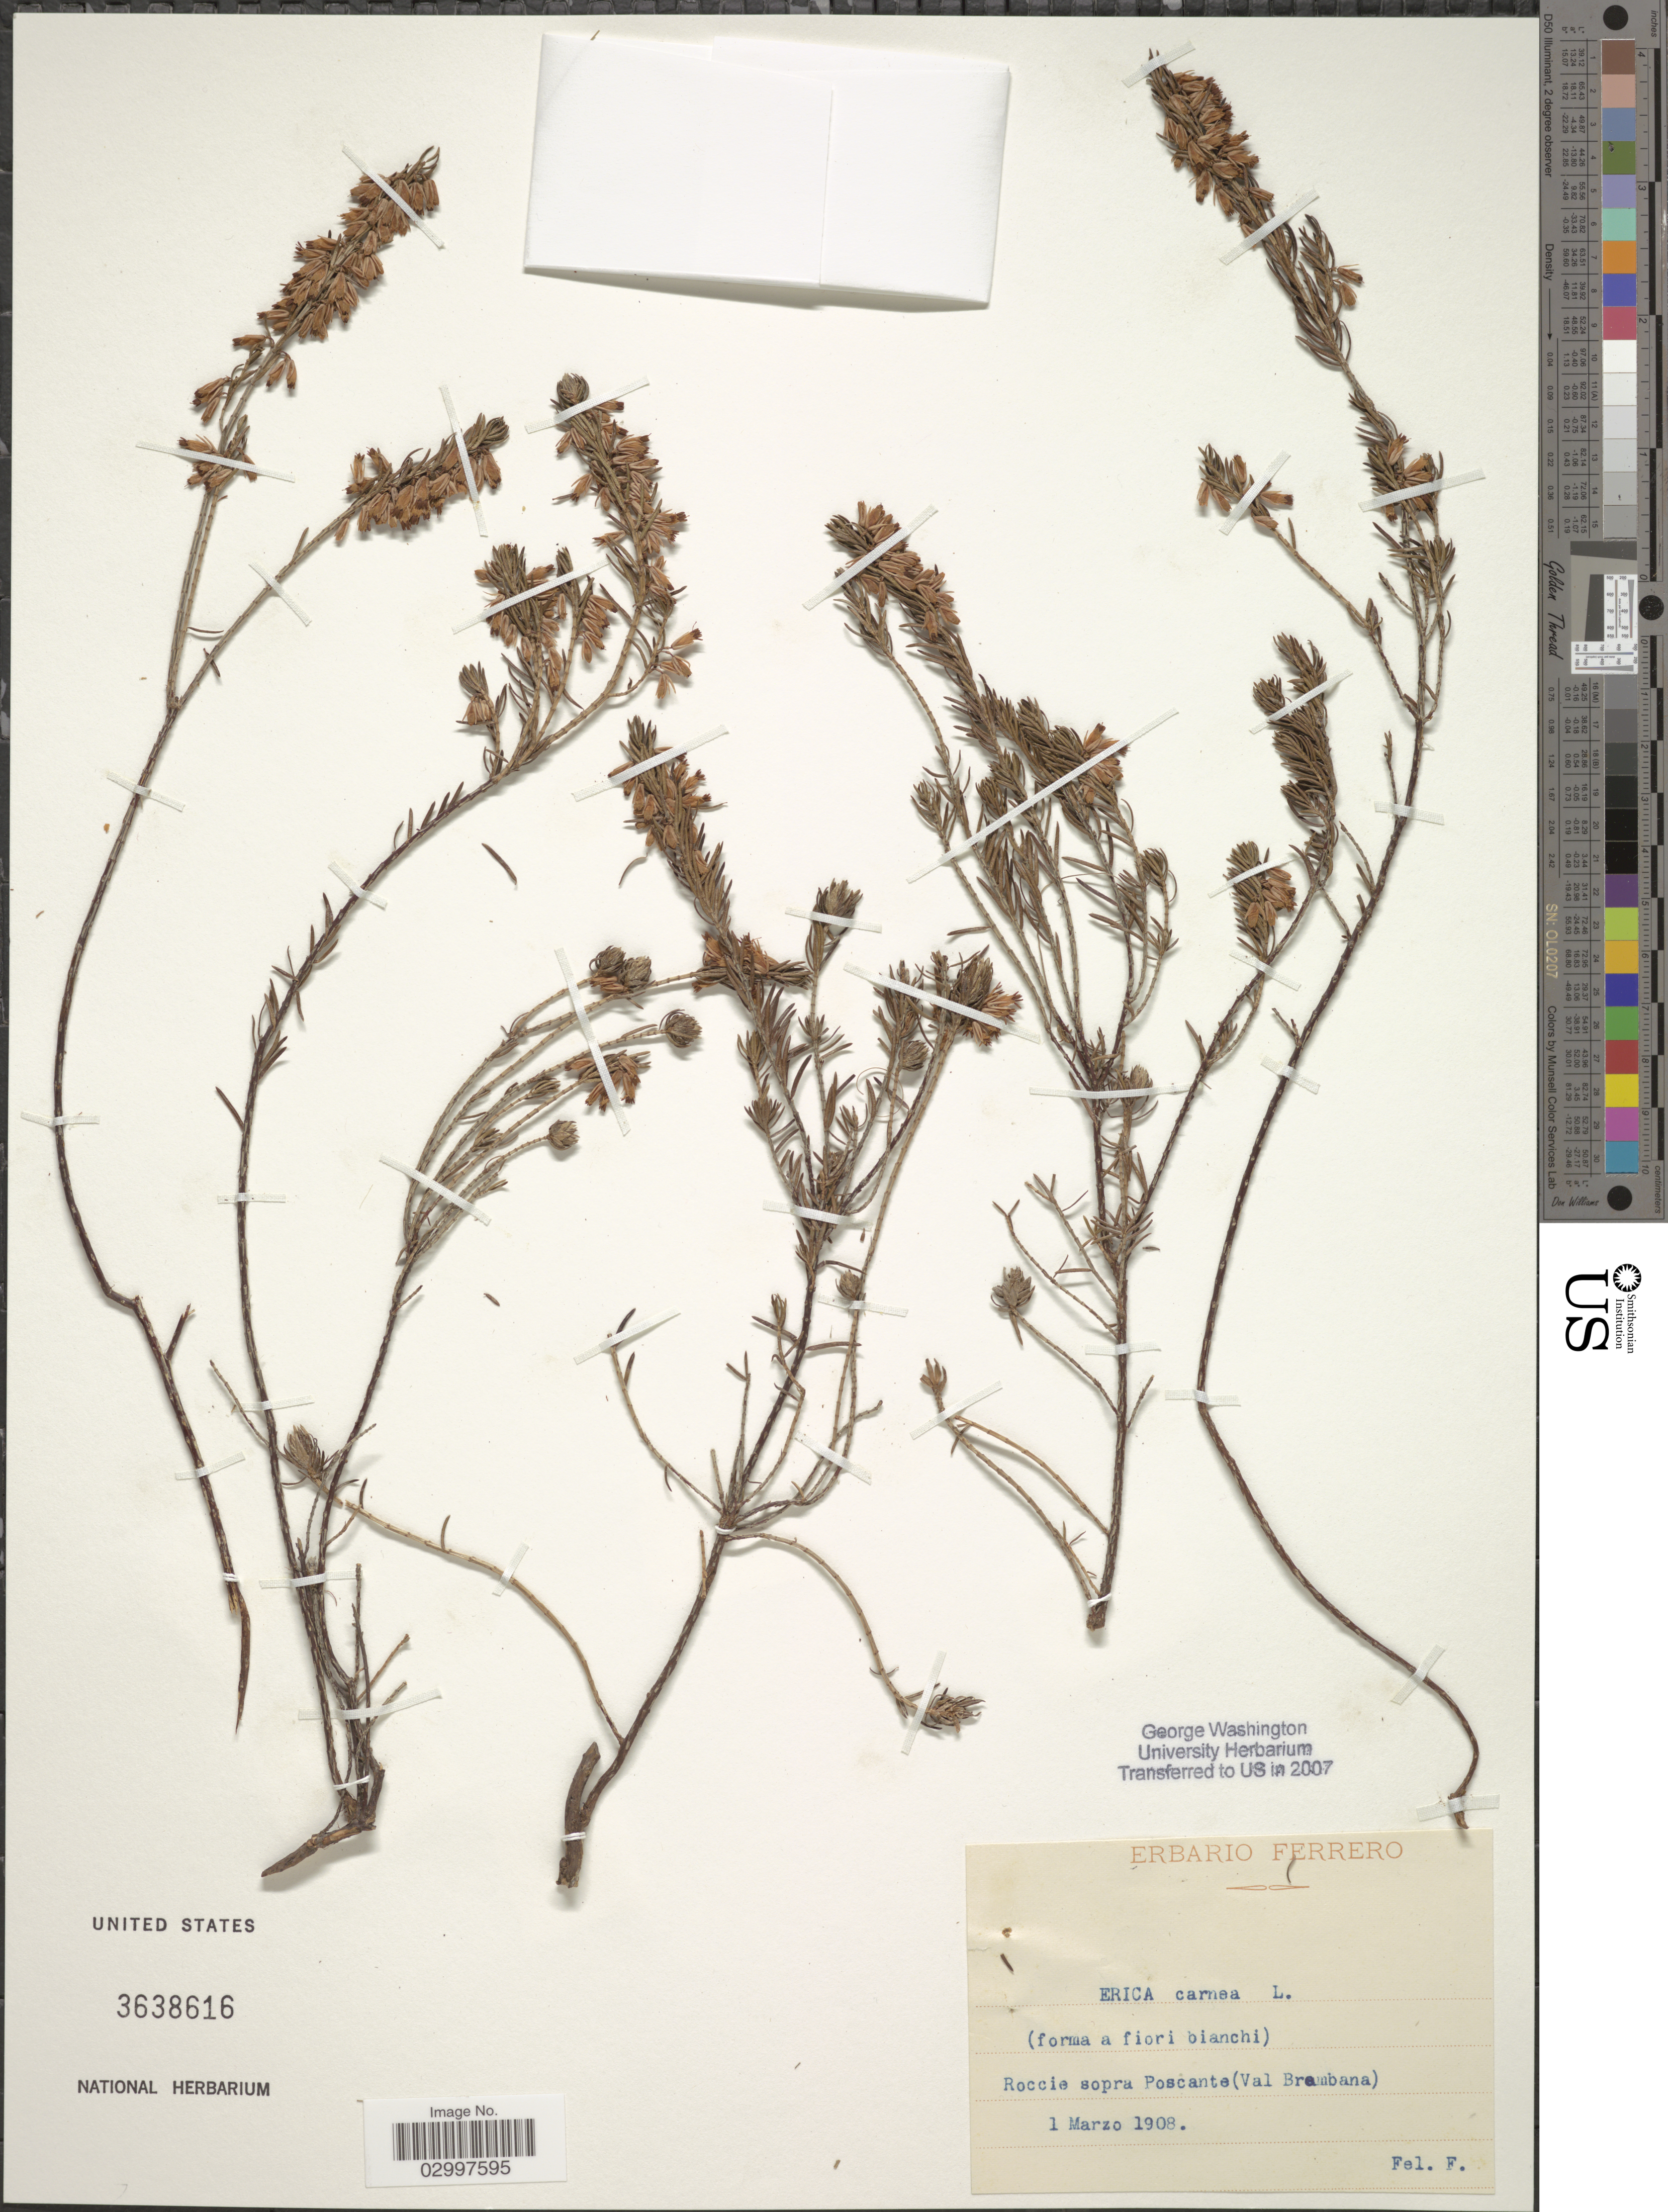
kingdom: Plantae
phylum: Tracheophyta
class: Magnoliopsida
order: Ericales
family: Ericaceae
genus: Erica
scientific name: Erica carnea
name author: L.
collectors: F. Ferrero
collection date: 1908-03-01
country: Italy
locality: Roccie sopra Poscante (Val Brembana).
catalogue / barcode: US 3638616